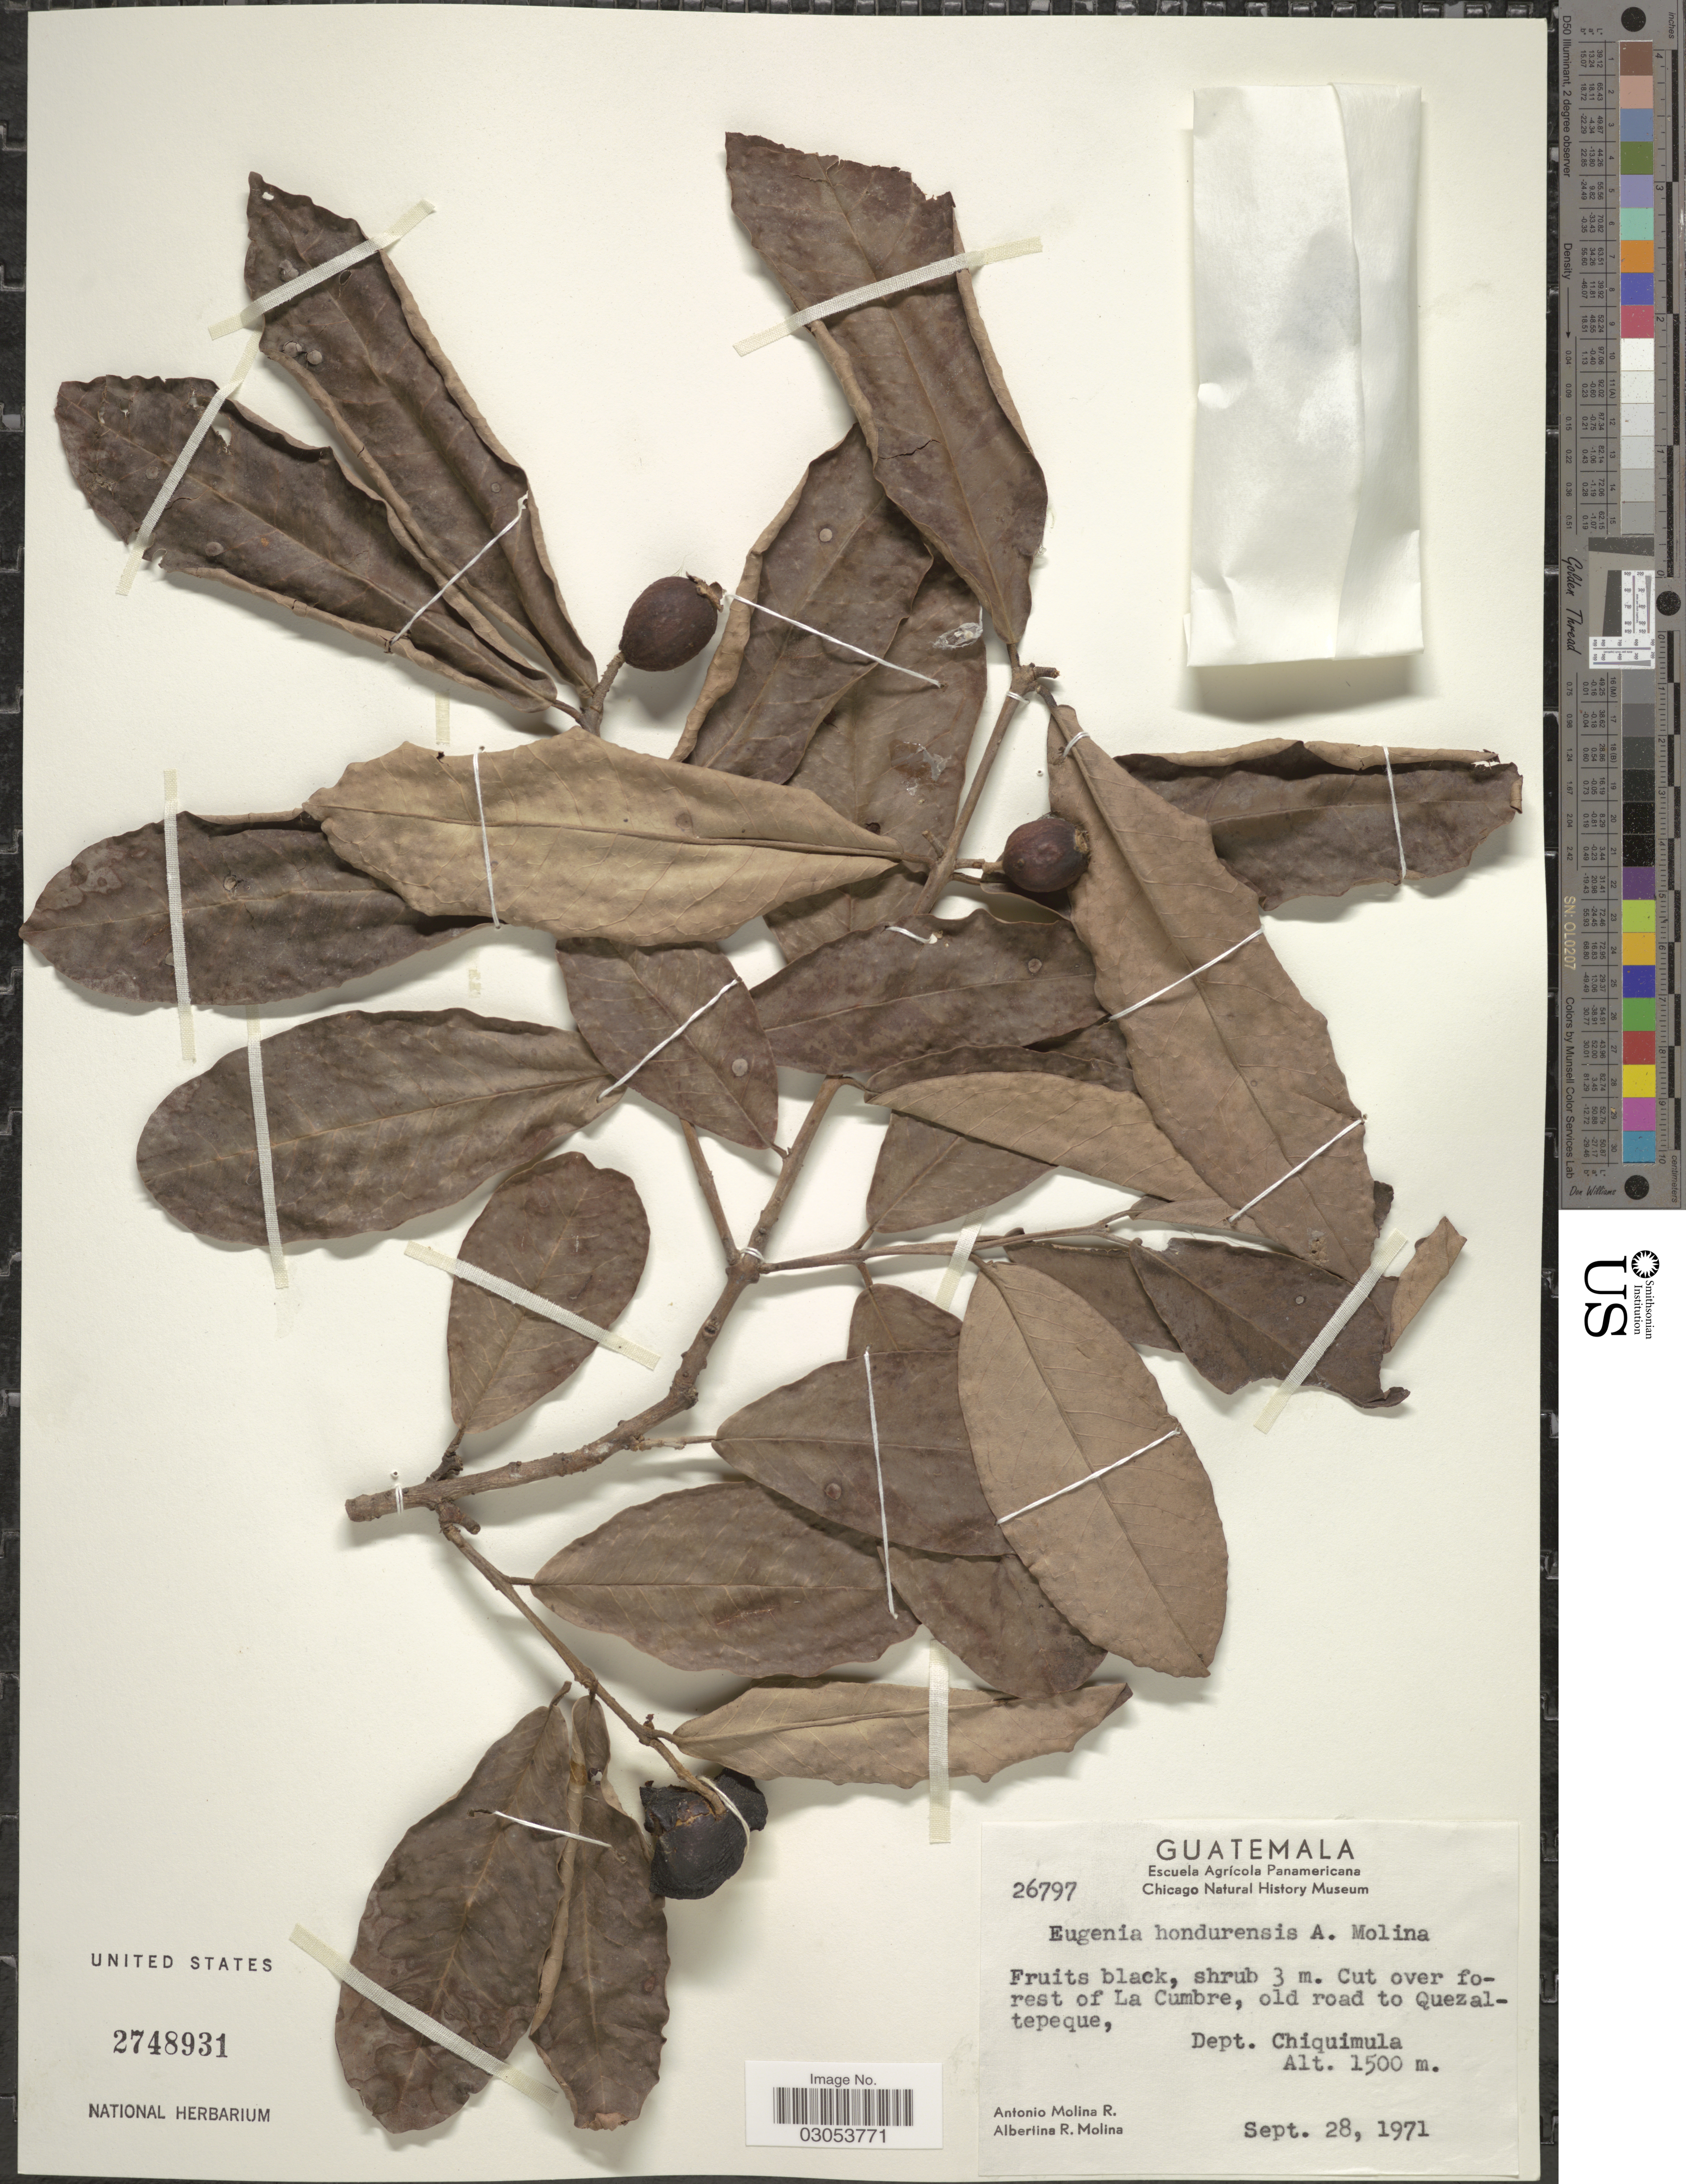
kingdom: Plantae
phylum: Tracheophyta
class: Magnoliopsida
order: Myrtales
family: Myrtaceae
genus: Eugenia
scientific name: Eugenia hondurensis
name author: Ant. Molina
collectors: A. Molina R. & A. R. Molina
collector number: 26797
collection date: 1971-09-28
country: Guatemala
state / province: Chiquimula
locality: Cut over forest La Cumbre, old road to Quezaltepeque, Dept. Chiquimula.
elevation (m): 1500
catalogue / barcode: US 2748931